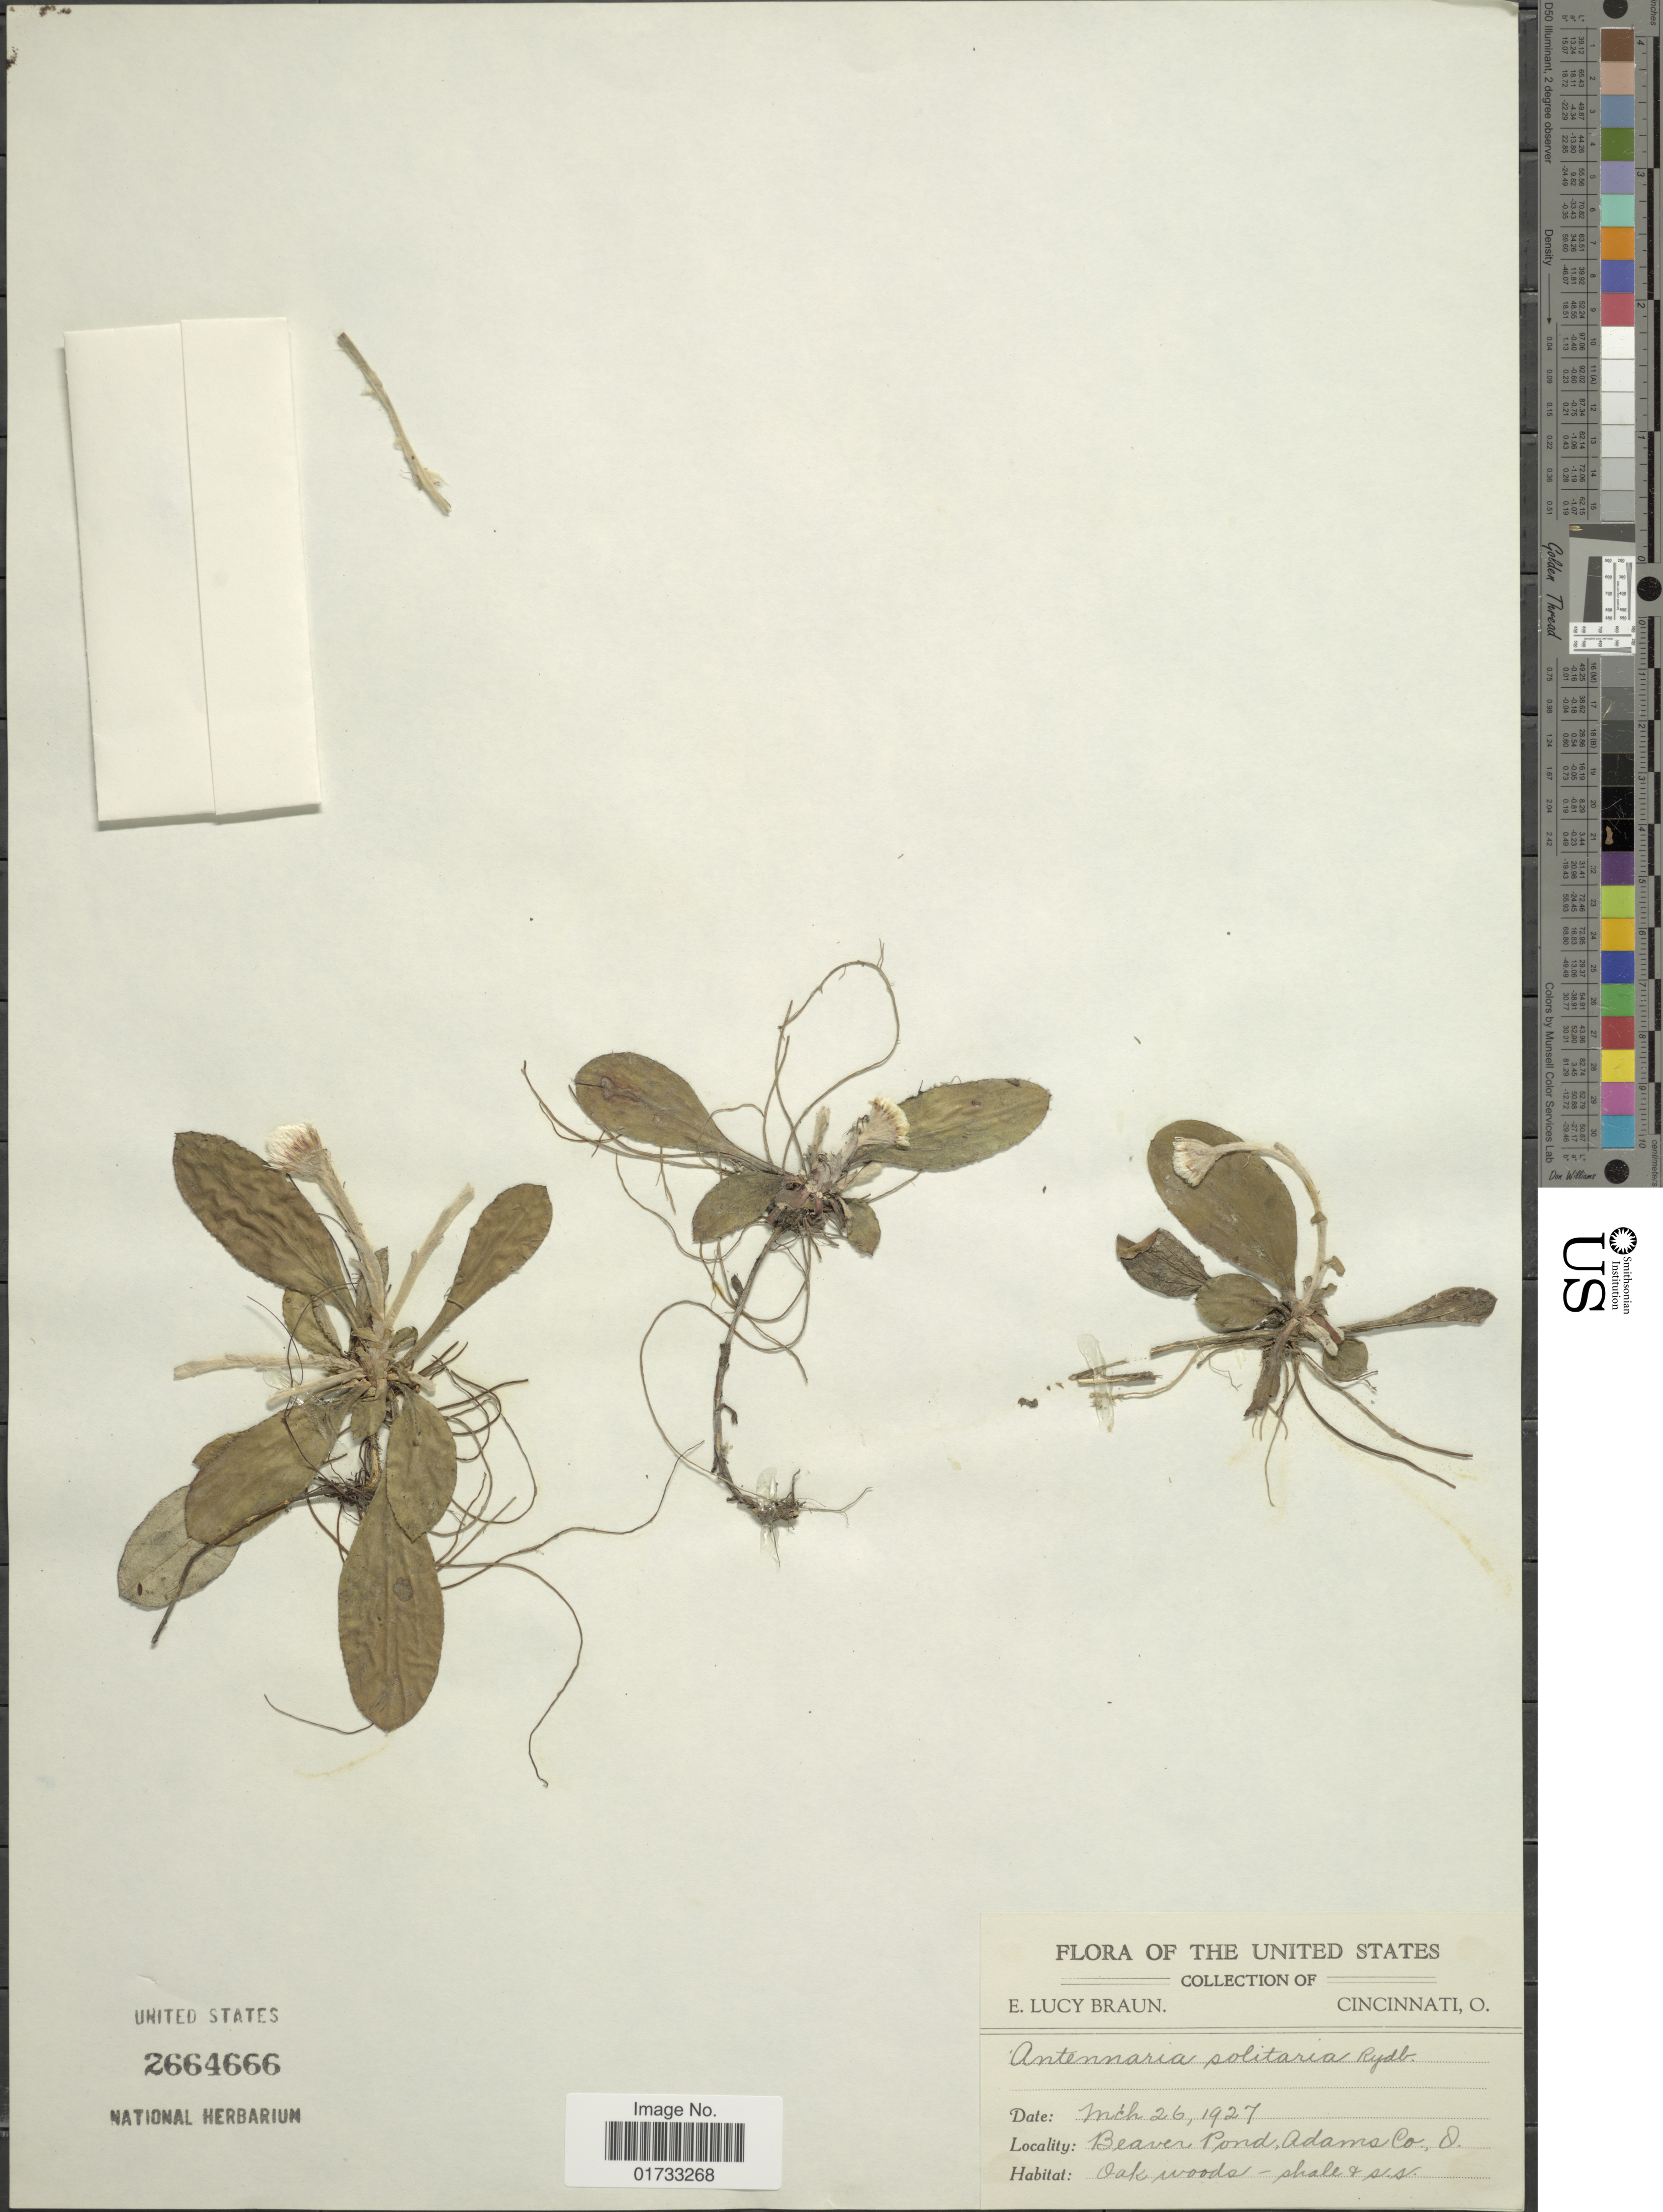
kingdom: Plantae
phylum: Tracheophyta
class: Magnoliopsida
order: Asterales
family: Asteraceae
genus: Antennaria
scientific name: Antennaria solitaria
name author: Rydb.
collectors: E. L. Braun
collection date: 1927-03-26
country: United States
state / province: Ohio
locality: Beaver Ponf, Adams Co., Oak woods, shale + s.s., Cincinnati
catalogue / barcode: US 2664666